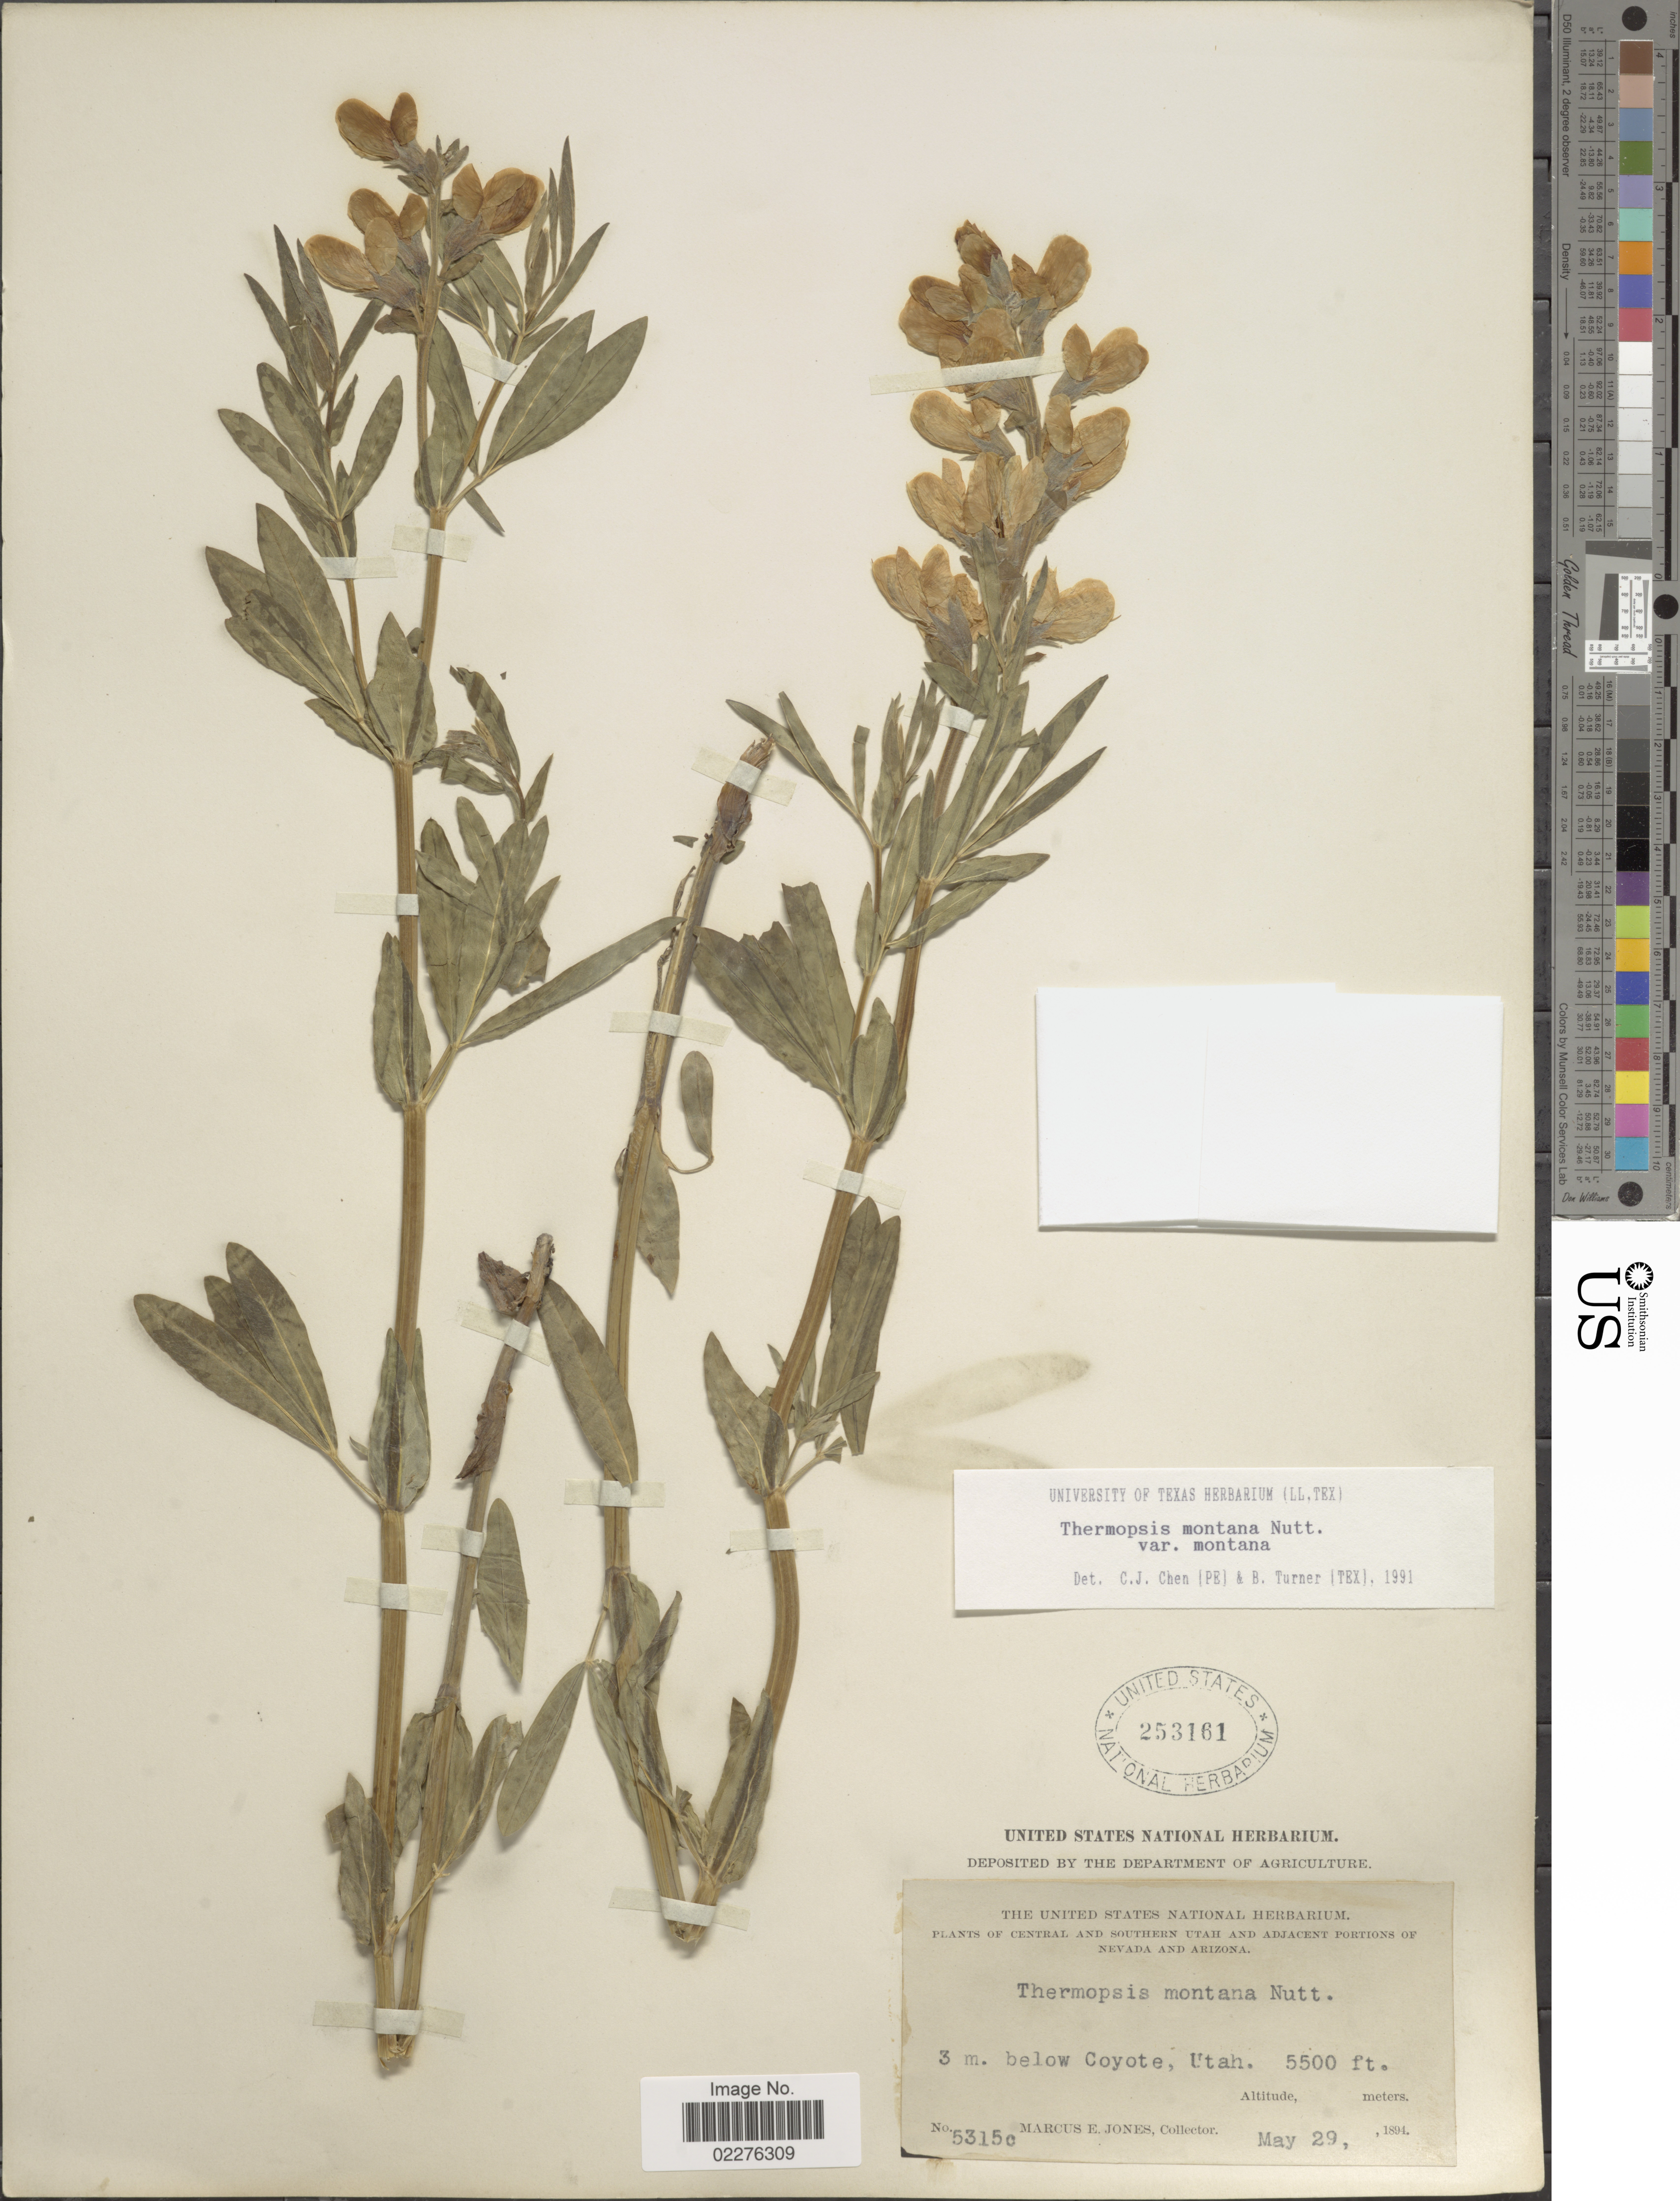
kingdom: Plantae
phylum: Tracheophyta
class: Magnoliopsida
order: Fabales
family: Fabaceae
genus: Thermopsis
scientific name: Thermopsis montana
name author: Nutt.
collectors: M. E. Jones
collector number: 5315c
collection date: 1894-05-29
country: United States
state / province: Utah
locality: Central and Southern Utah and Adjacent Portions of Nevada and Arizona, 3 m. below Coyote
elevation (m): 1676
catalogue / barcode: US 253161